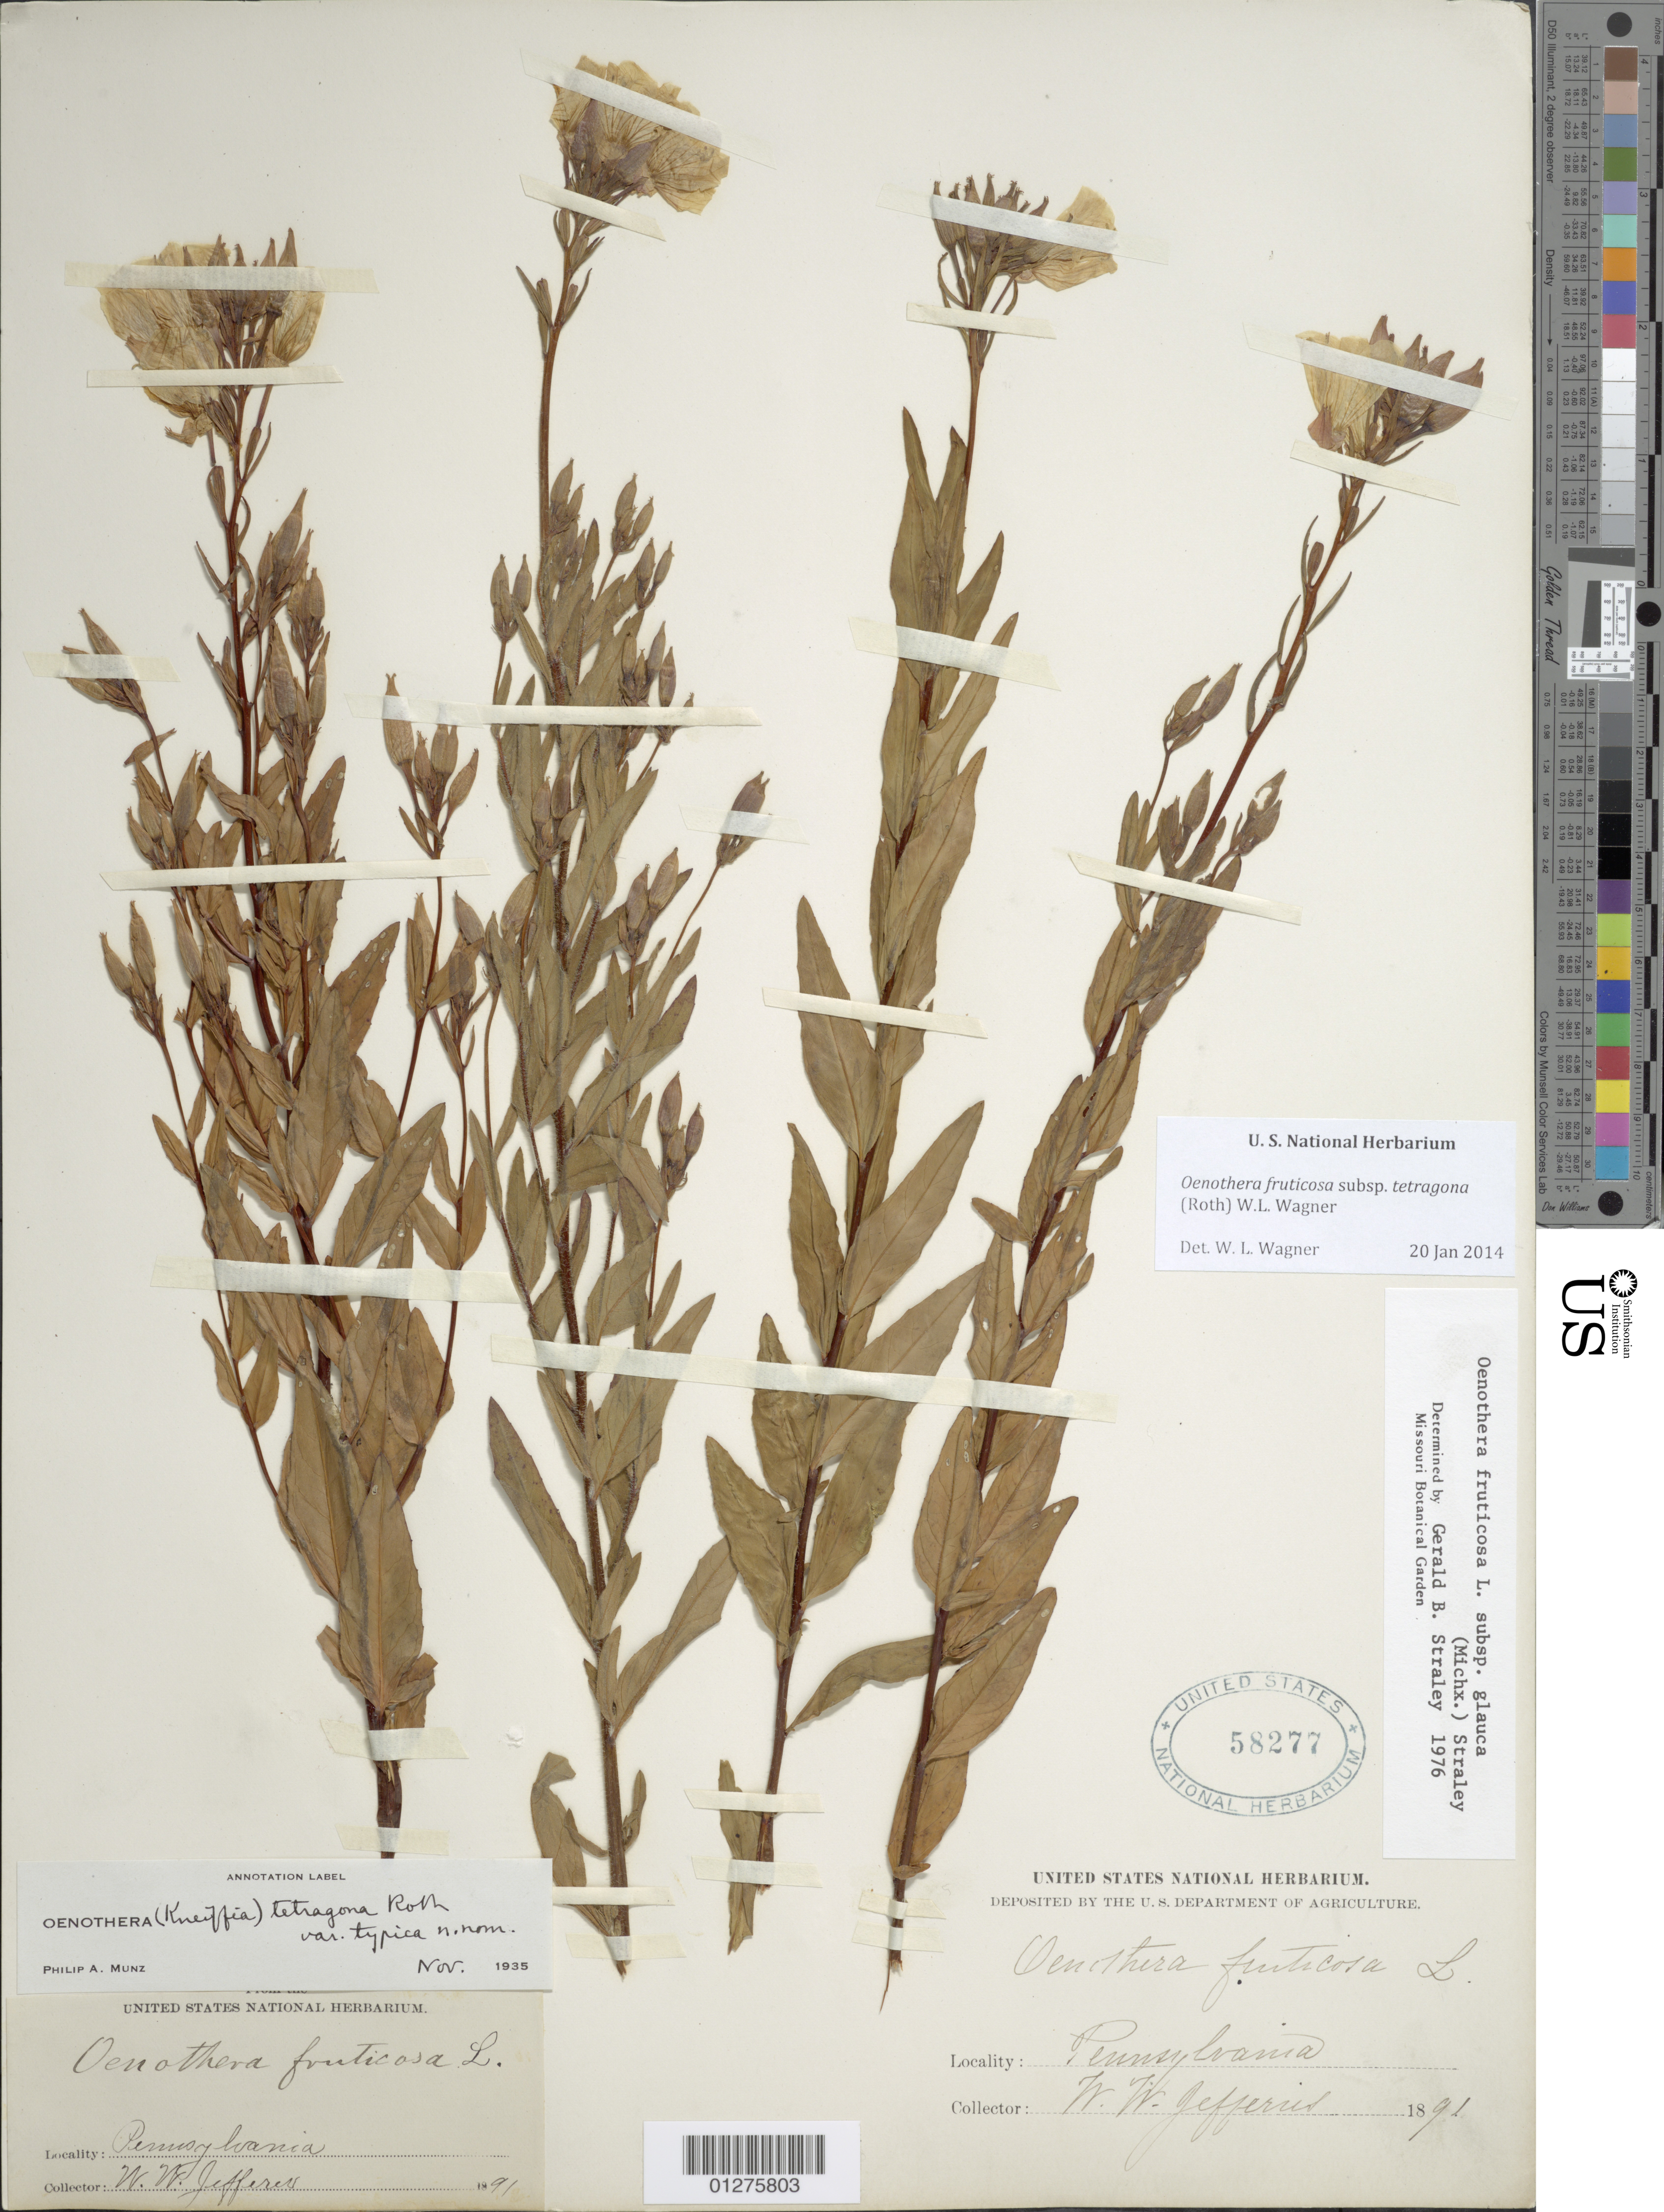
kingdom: Plantae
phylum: Tracheophyta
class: Magnoliopsida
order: Myrtales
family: Onagraceae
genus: Oenothera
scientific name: Oenothera fruticosa subsp. tetragona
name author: (Roth) W.L. Wagner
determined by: Wagner, W. L., (BOT), Smithsonian Institution - National Museum of Natural History (UNITED STATES)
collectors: W. Jeffries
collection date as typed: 1891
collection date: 1891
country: United States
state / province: Pennsylvania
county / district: Chester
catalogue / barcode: US 58277